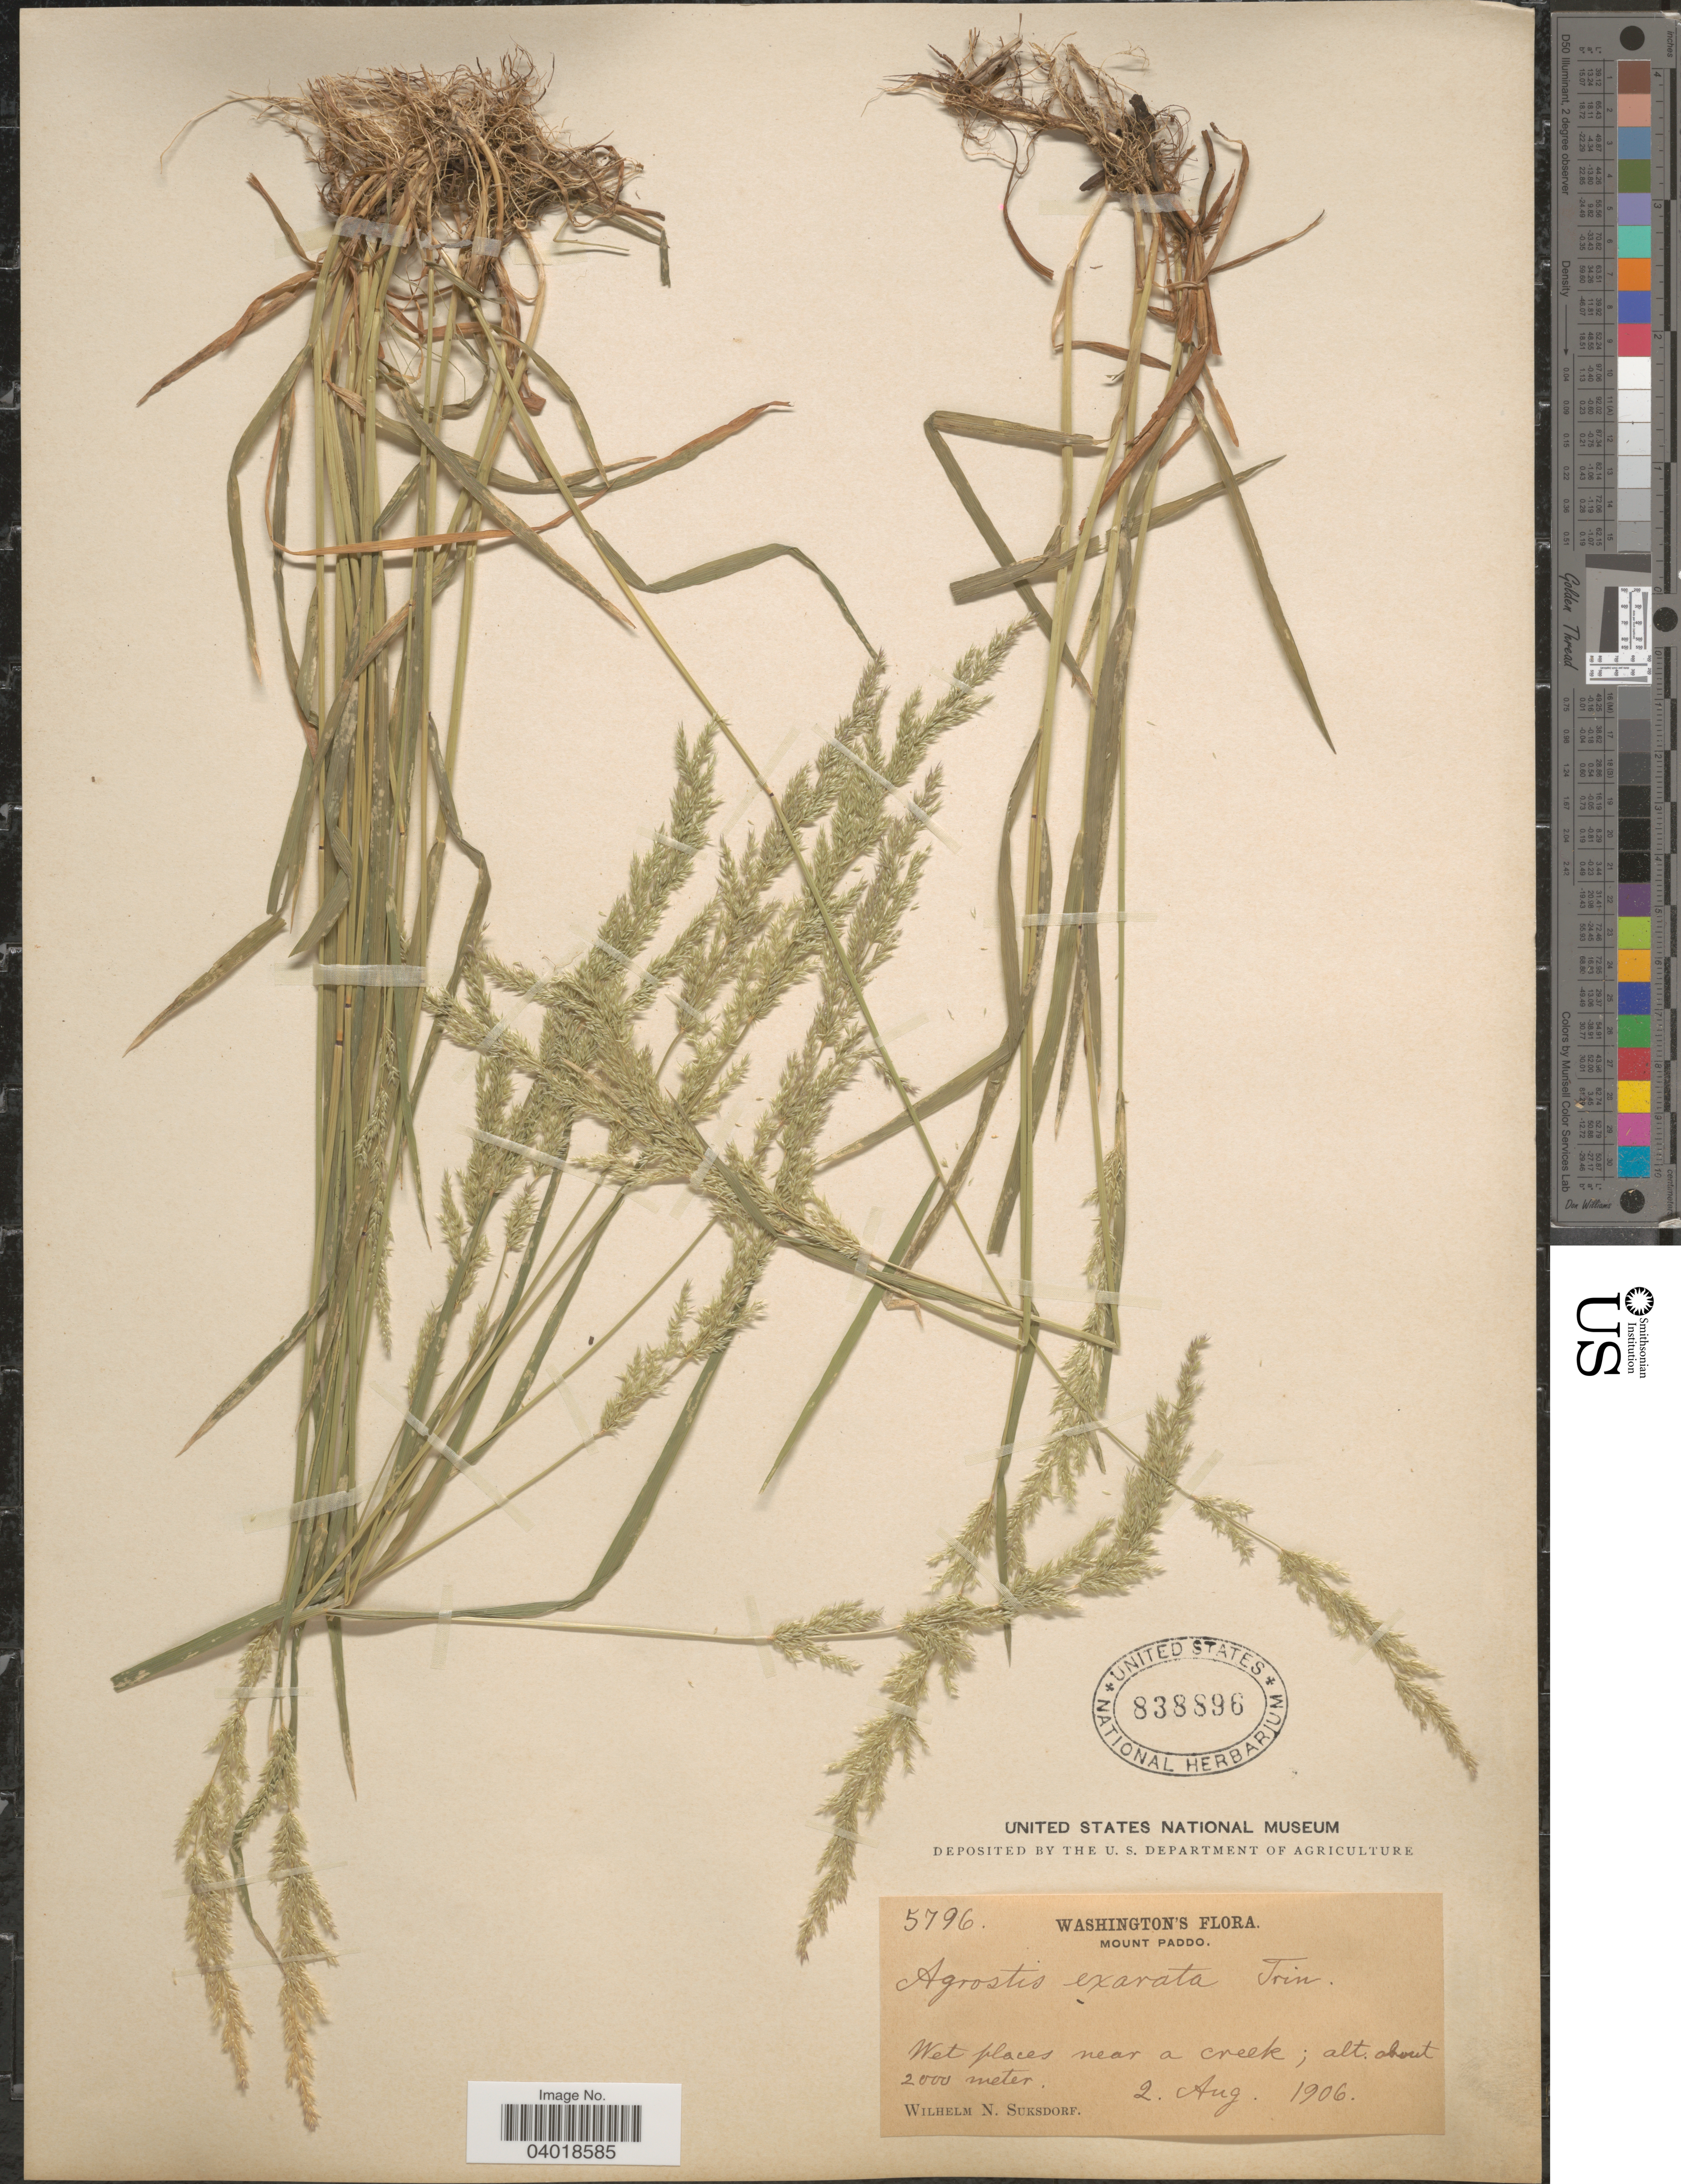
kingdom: Plantae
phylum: Tracheophyta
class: Liliopsida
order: Poales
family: Poaceae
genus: Agrostis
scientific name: Agrostis exarata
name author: Trin.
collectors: W. N. Suksdorf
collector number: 5796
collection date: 1906-08-02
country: United States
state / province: Washington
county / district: Skamania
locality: Mount Paddo. Wet places near a creek.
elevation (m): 2000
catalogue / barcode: US 838896